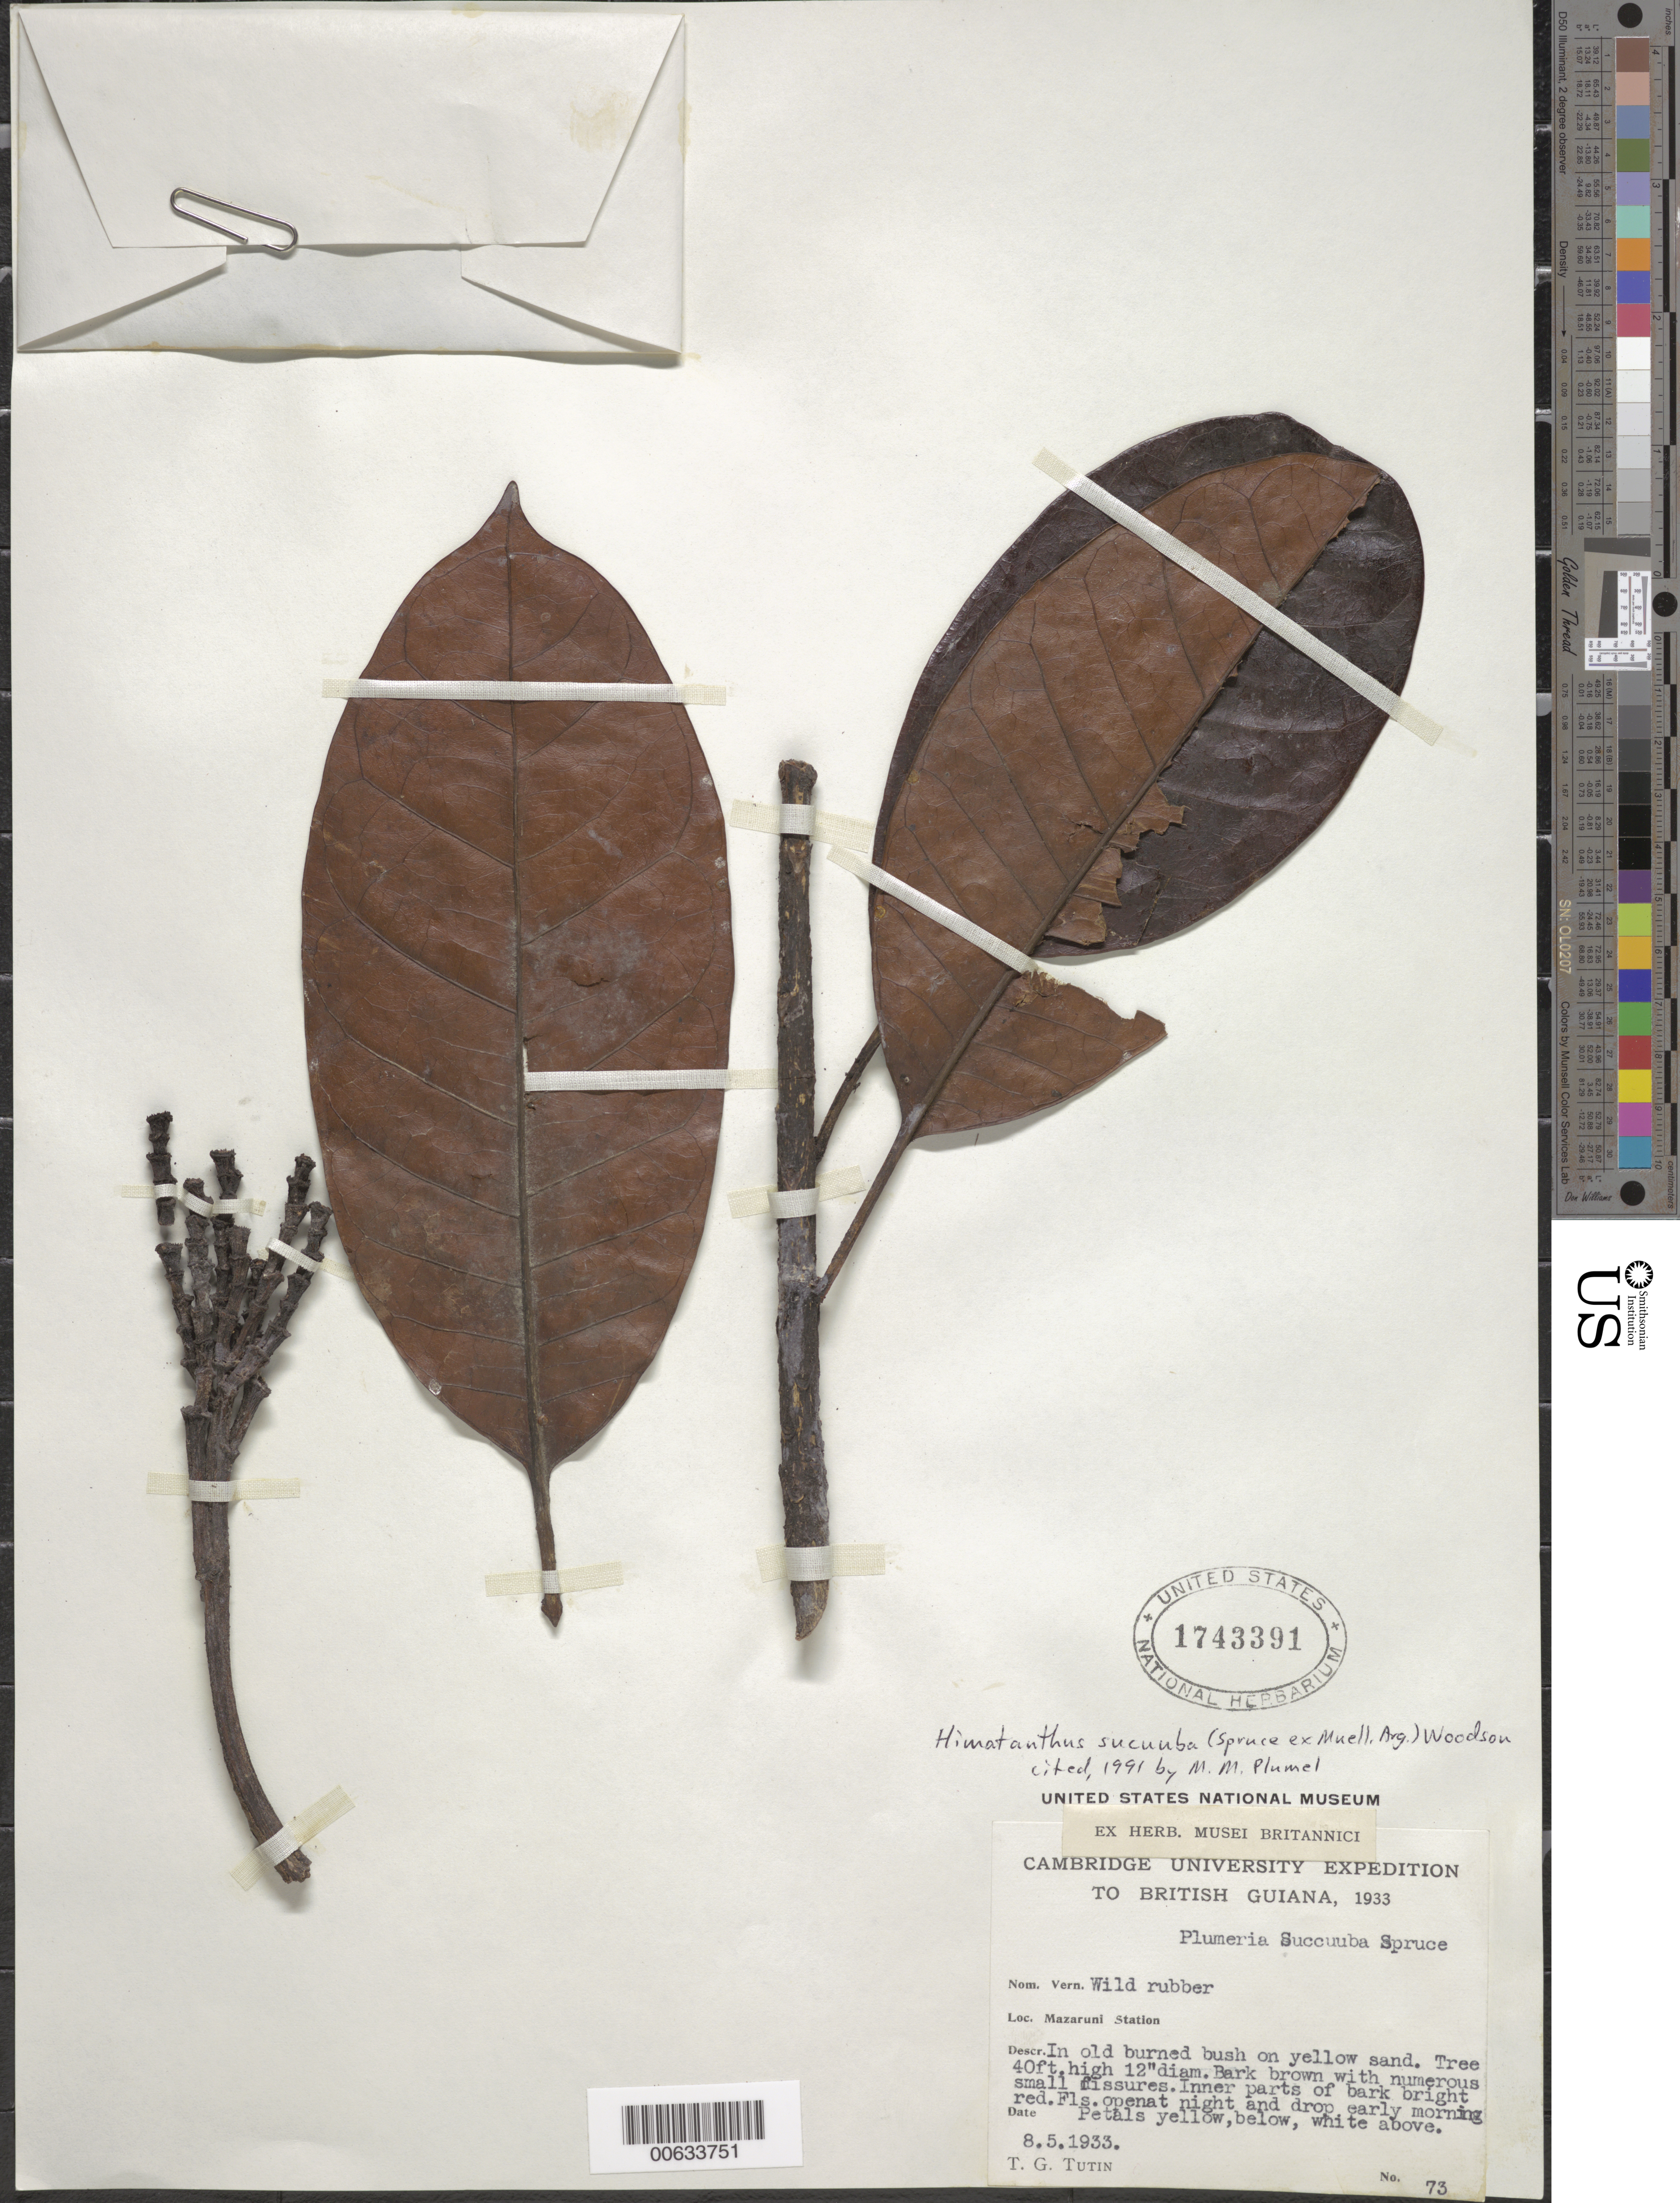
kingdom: Plantae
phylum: Tracheophyta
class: Magnoliopsida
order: Gentianales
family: Apocynaceae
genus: Himatanthus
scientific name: Himatanthus sucuuba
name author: (Spruce) Woodson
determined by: Plumel, M. - M.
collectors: T. G. Tutin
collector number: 73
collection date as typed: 8-May-33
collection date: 1933-05-08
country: Guyana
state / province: Cuyuni-Mazaruni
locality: Mazaruni Station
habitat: Old burned bush on yellow sand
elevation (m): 30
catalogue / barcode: US 1743391